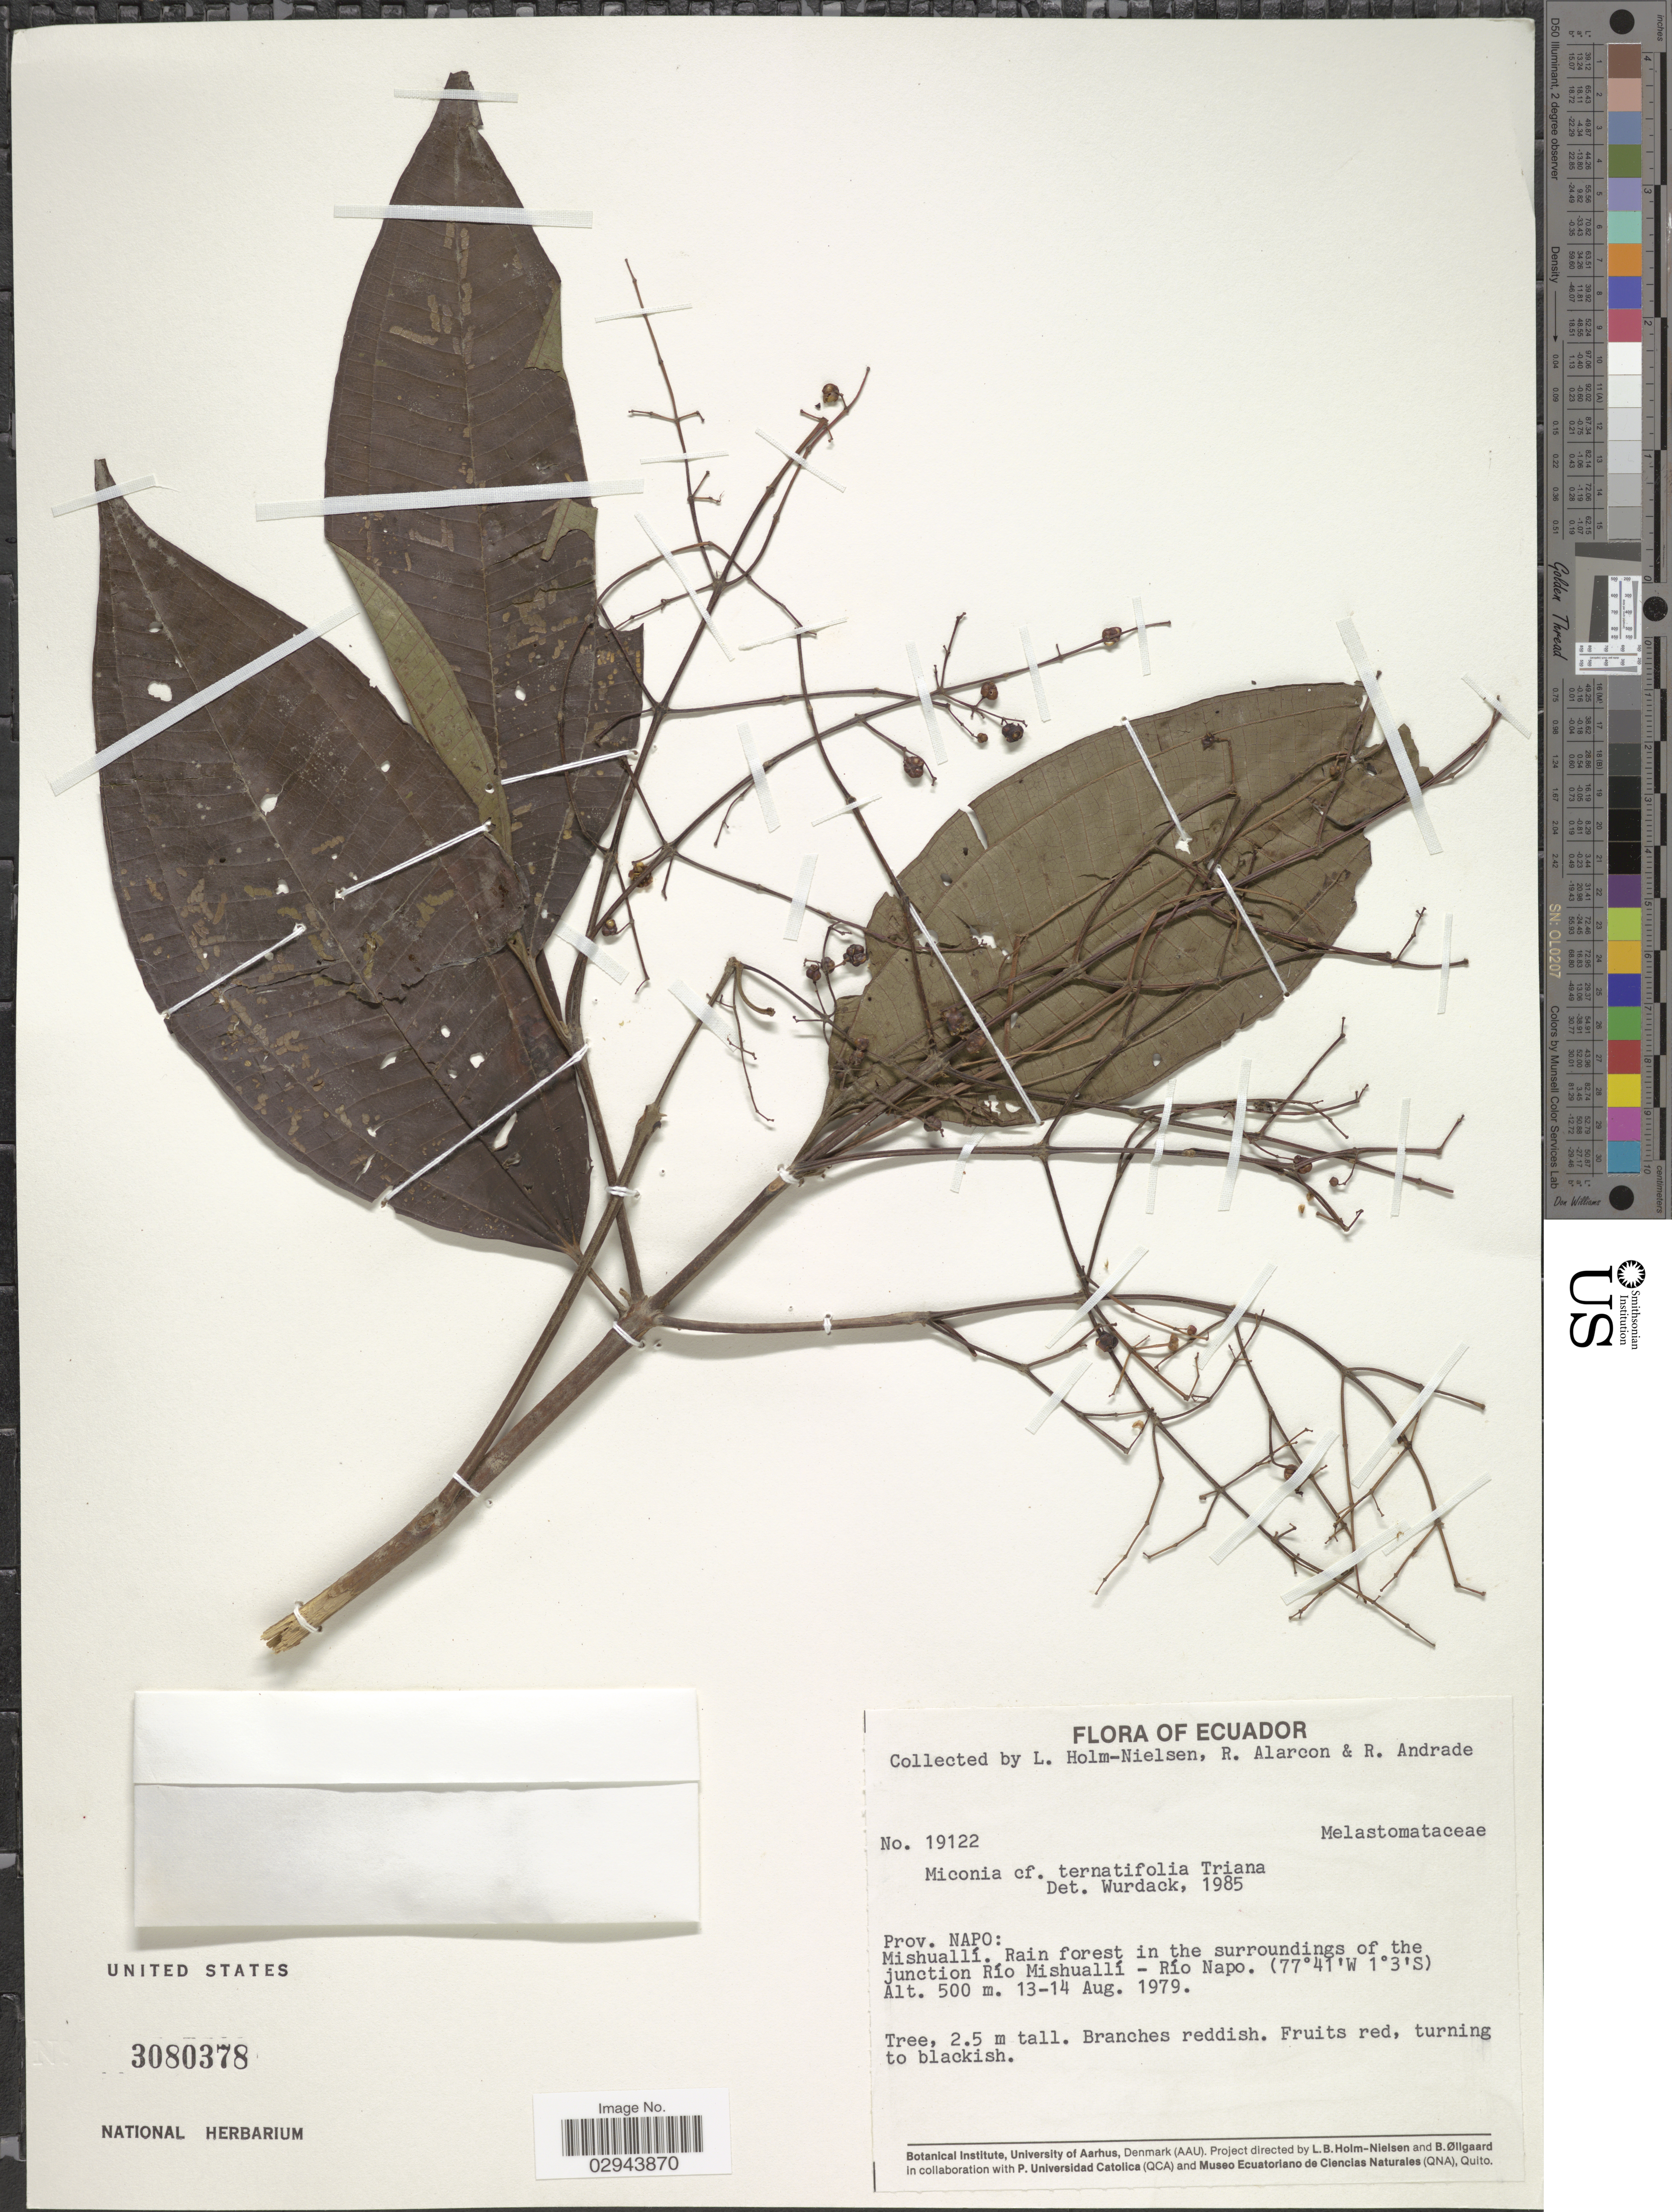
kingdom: Plantae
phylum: Tracheophyta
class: Magnoliopsida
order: Myrtales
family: Melastomataceae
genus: Miconia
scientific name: Miconia ternatifolia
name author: Triana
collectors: L. Holm-Nielsen, R. Alarcon & R. Andrade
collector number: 19122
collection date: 1979-08-13/1979-08-14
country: Ecuador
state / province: Napo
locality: Mishuallí. In the surroundings of the junction Río Mishuallí - Río Napo.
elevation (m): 500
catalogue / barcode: US 3080378